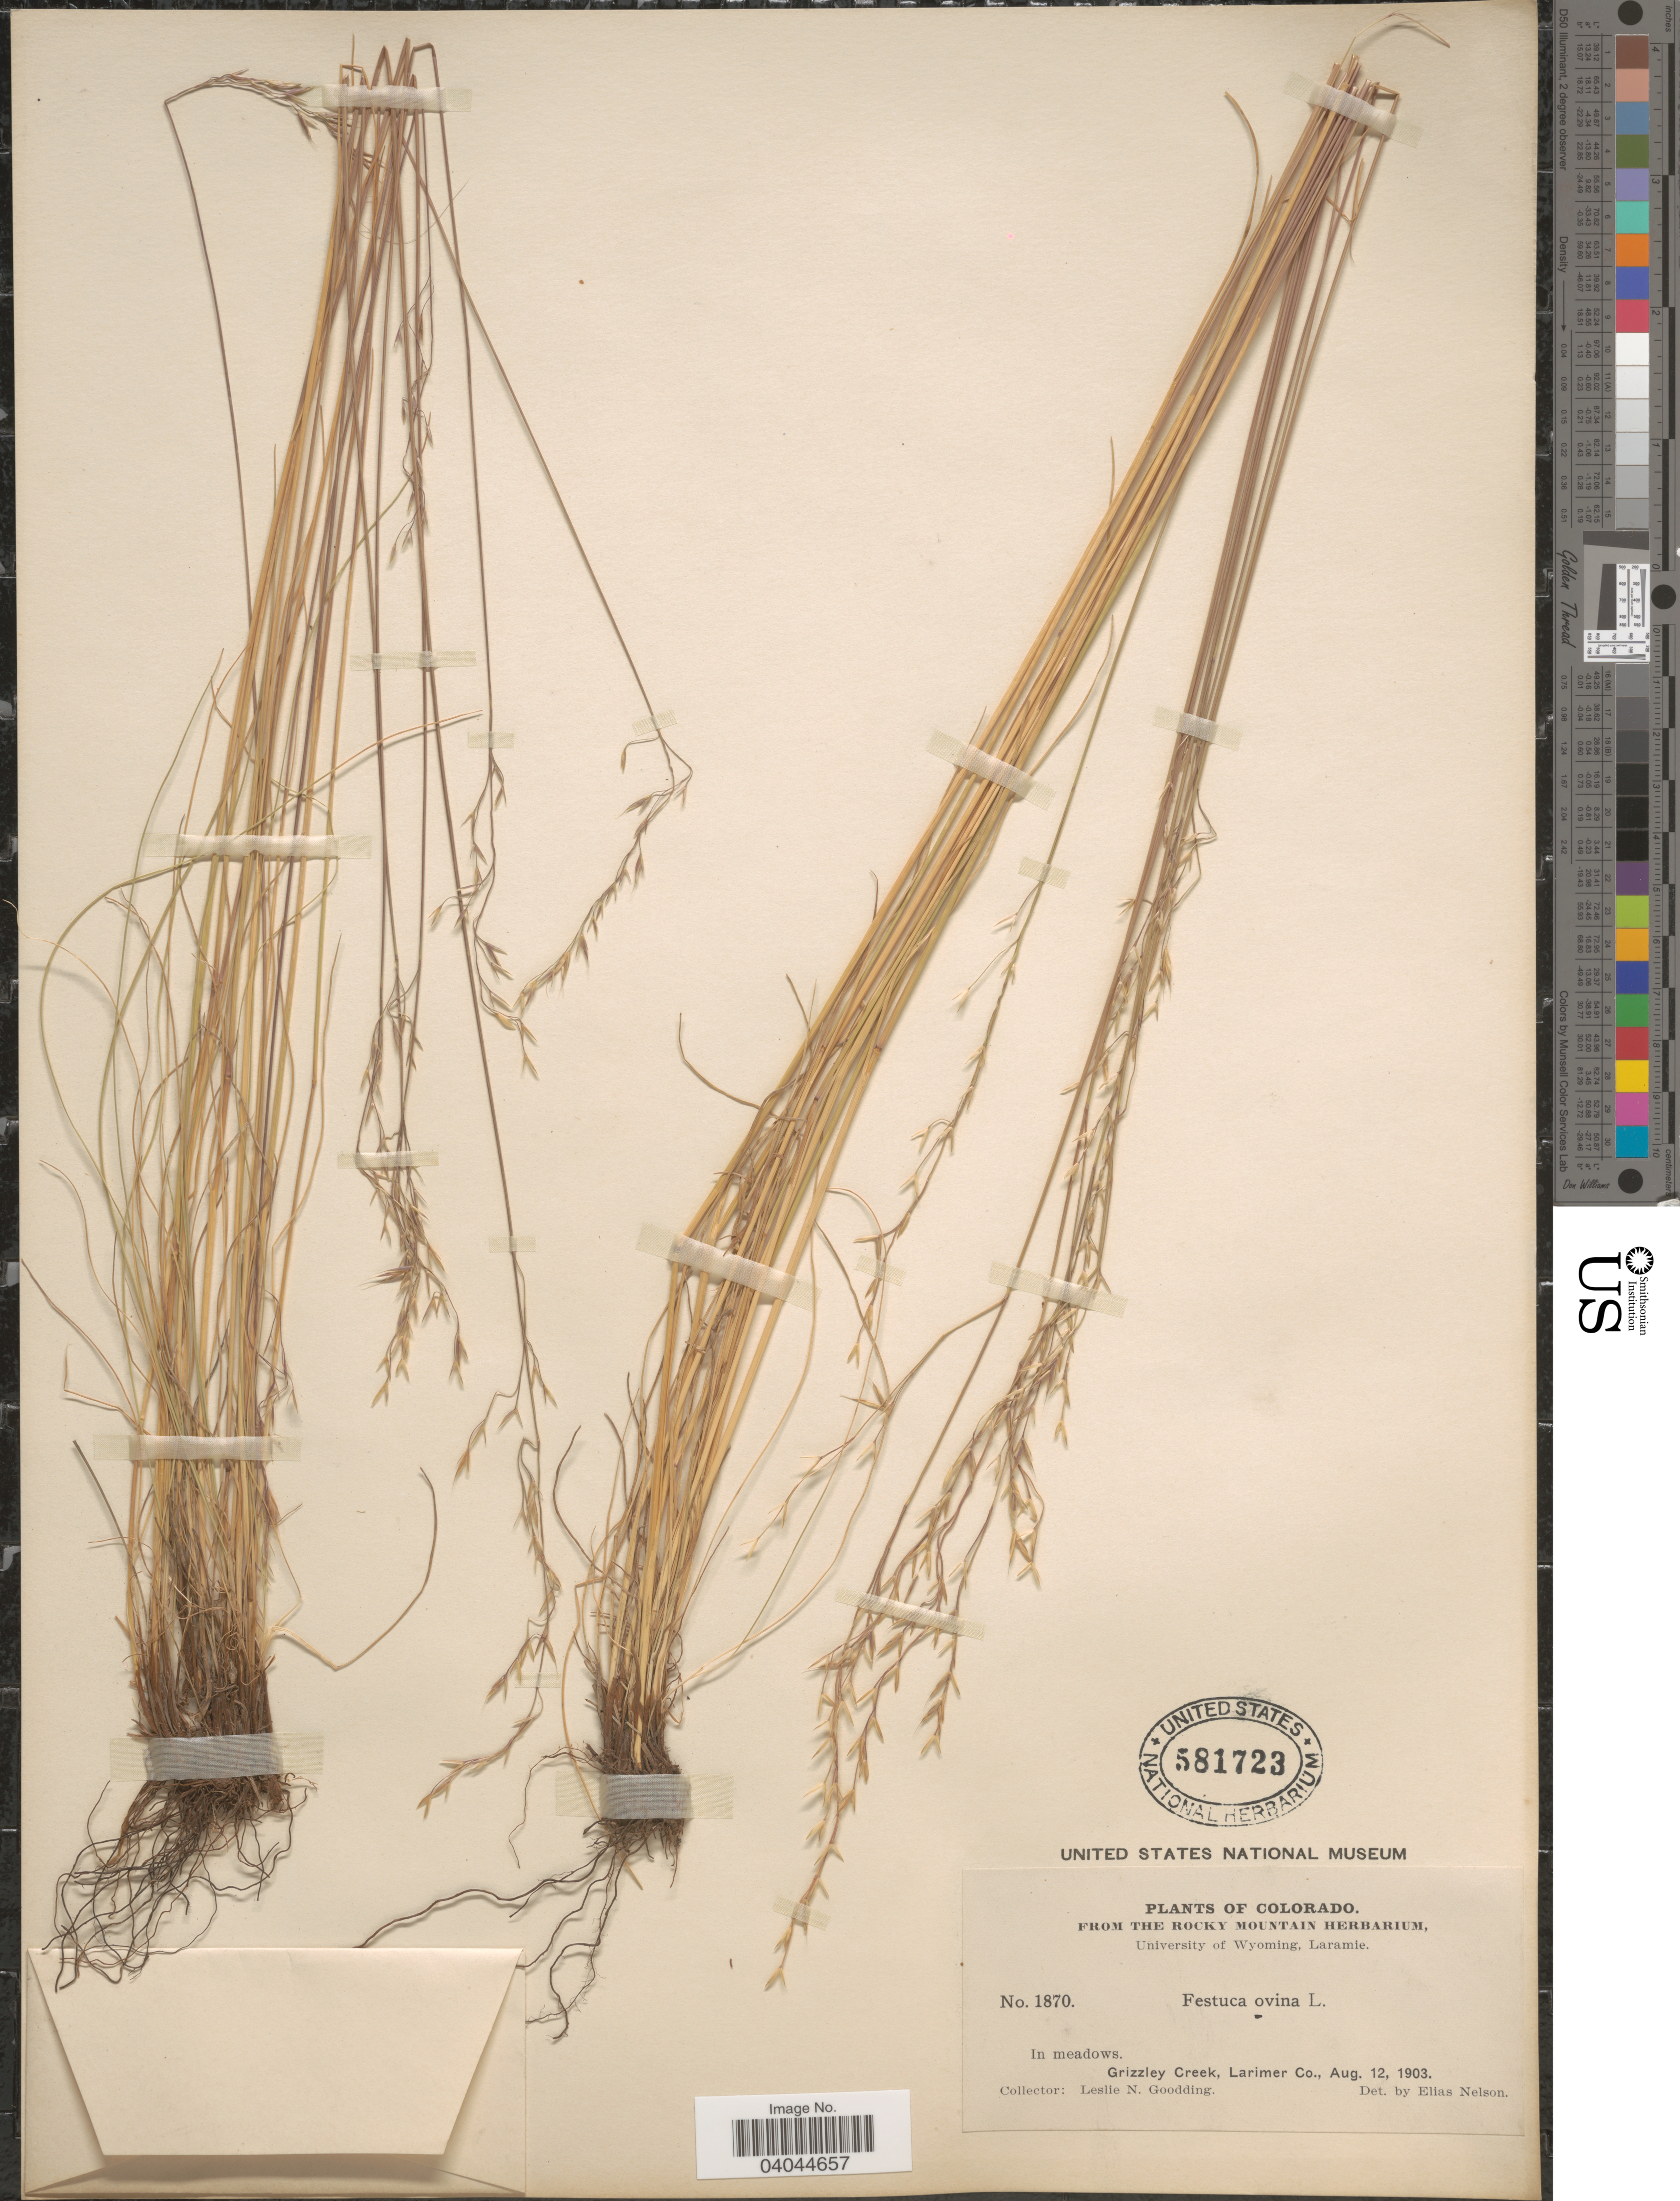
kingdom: Plantae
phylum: Tracheophyta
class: Liliopsida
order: Poales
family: Poaceae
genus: Festuca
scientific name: Festuca ovina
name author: L.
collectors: L. N. Goodding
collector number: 1870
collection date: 1903-08-12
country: United States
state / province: Colorado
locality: Grizzley Creek, Larimer Co.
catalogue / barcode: US 581723